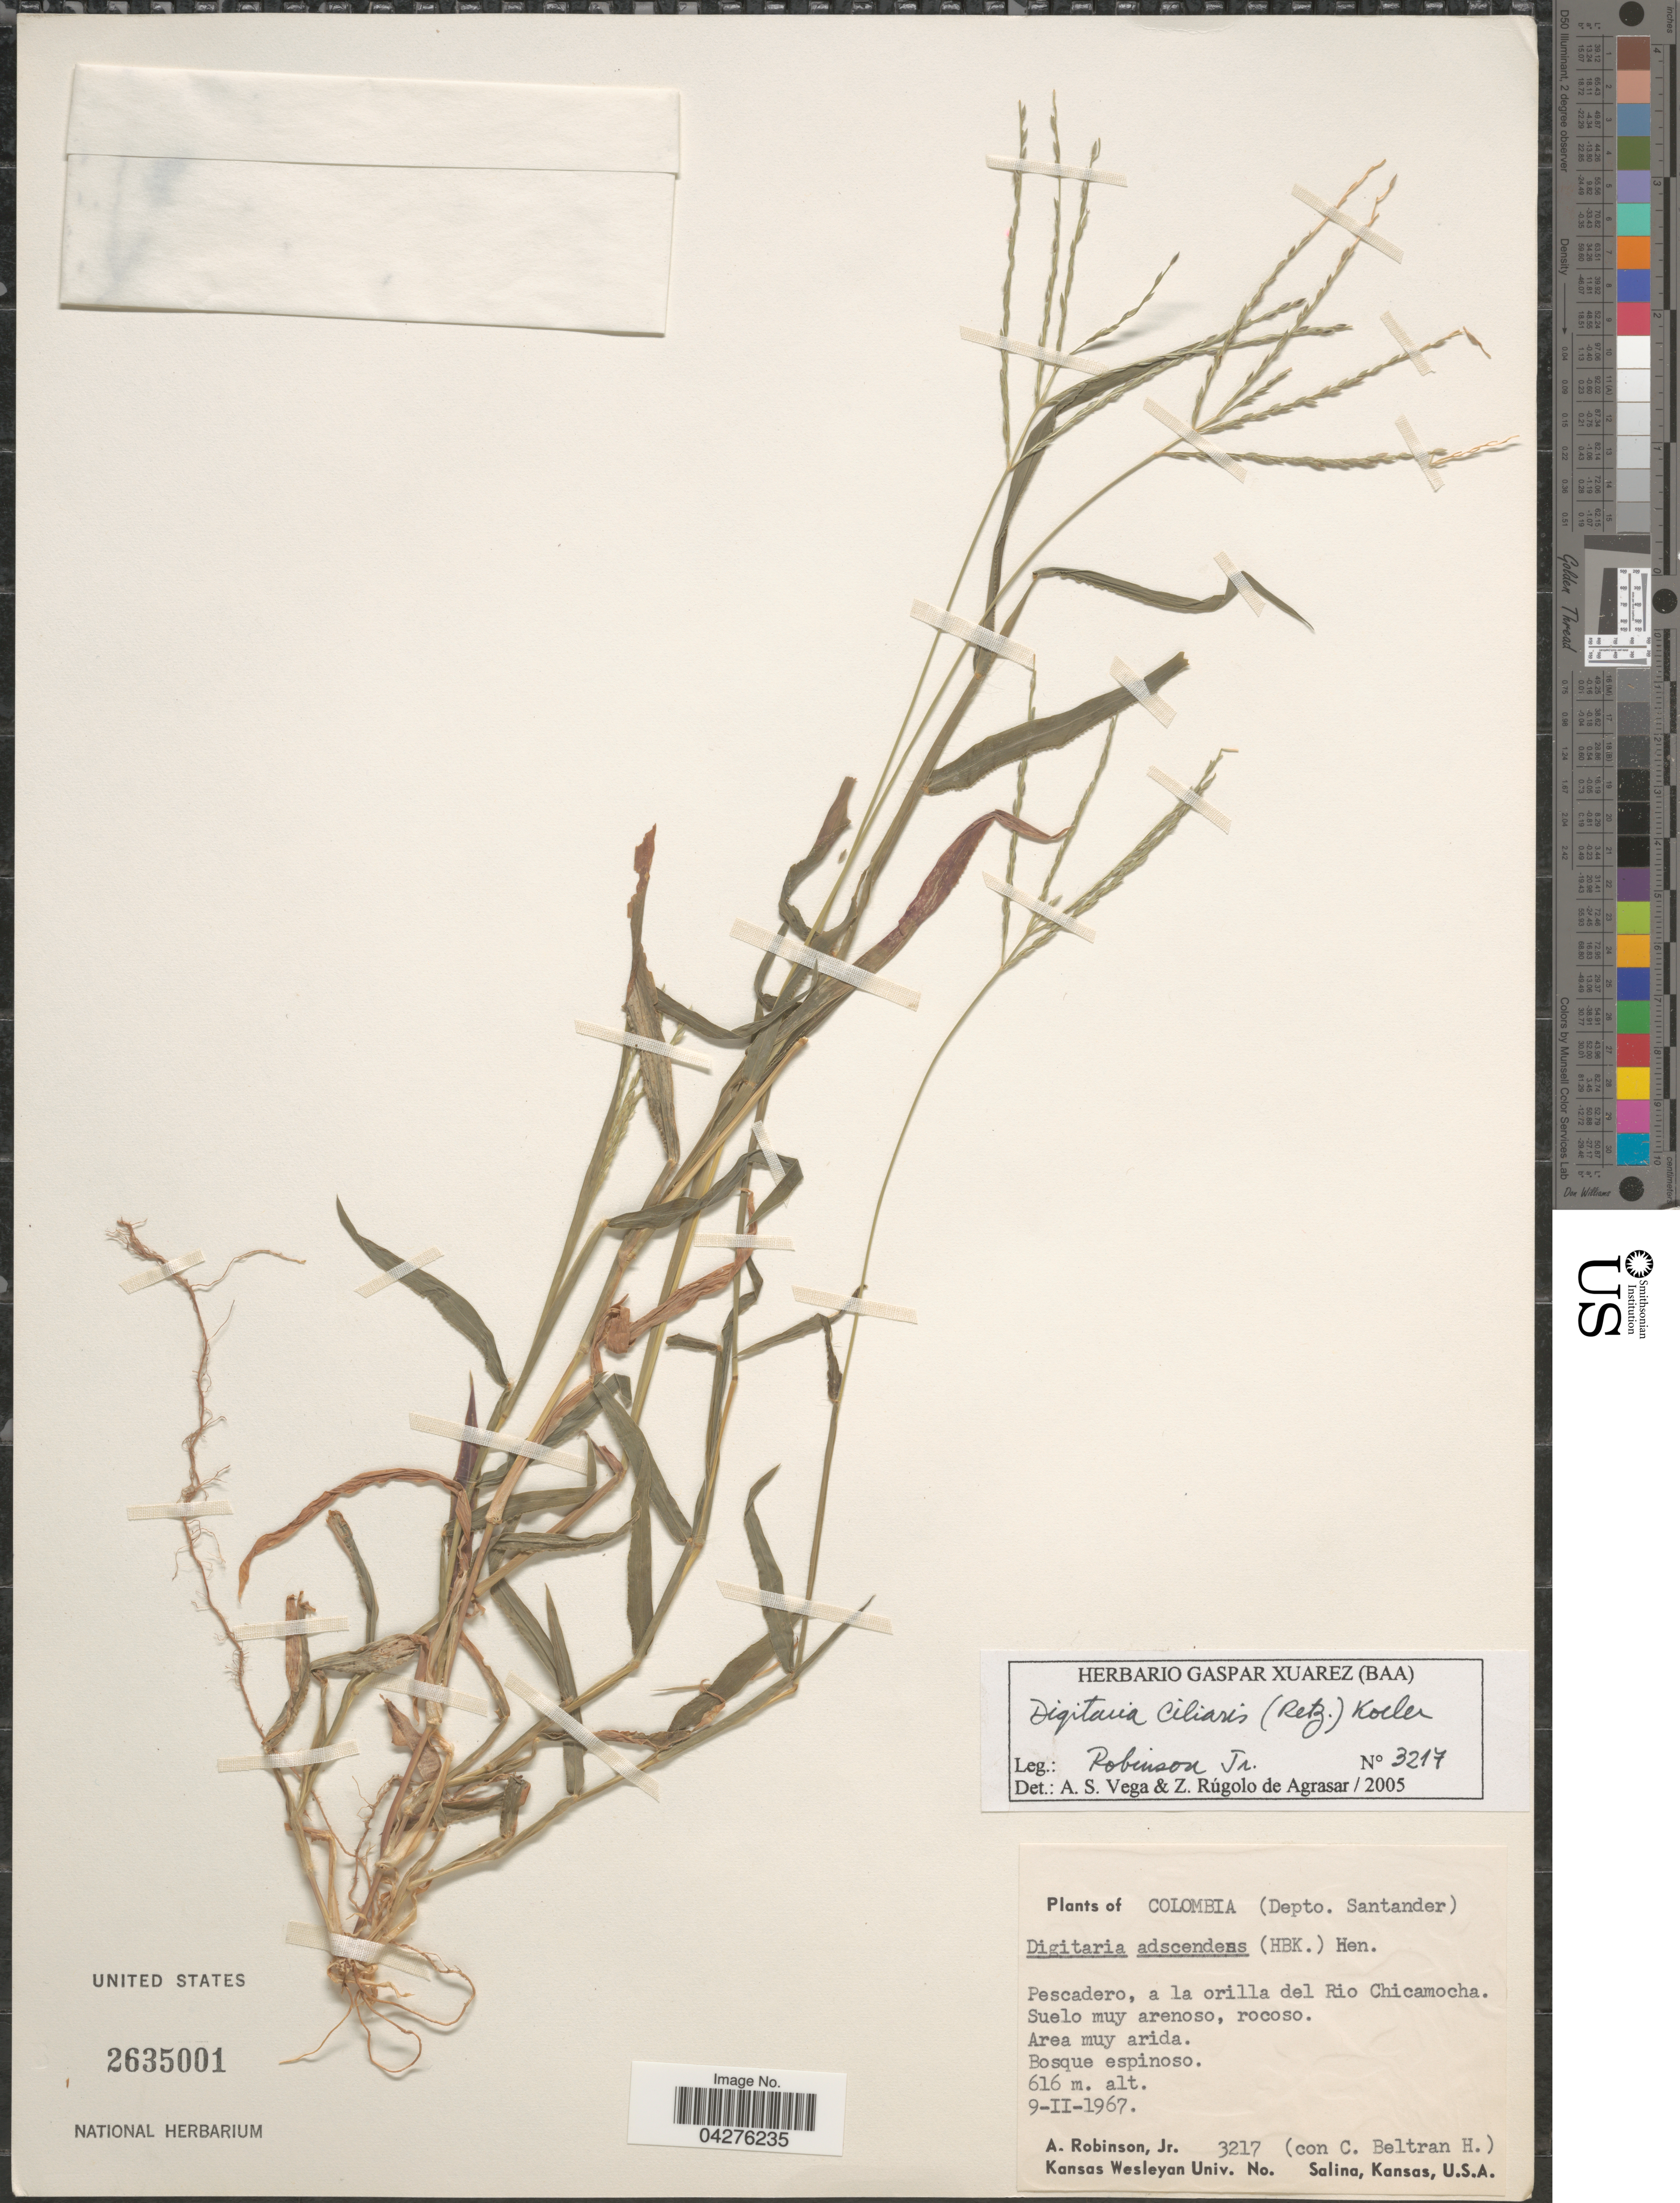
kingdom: Plantae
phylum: Tracheophyta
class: Liliopsida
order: Poales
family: Poaceae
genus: Digitaria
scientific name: Digitaria ciliaris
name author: (Retz.) Koeler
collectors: A. Robinson Jr. & C. Beltran H.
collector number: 3217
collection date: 1967-02-09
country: Colombia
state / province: Santander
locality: Depto. Santander. Pescadero, a la orilla del Rio Chicamocha.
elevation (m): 616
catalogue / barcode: US 2635001